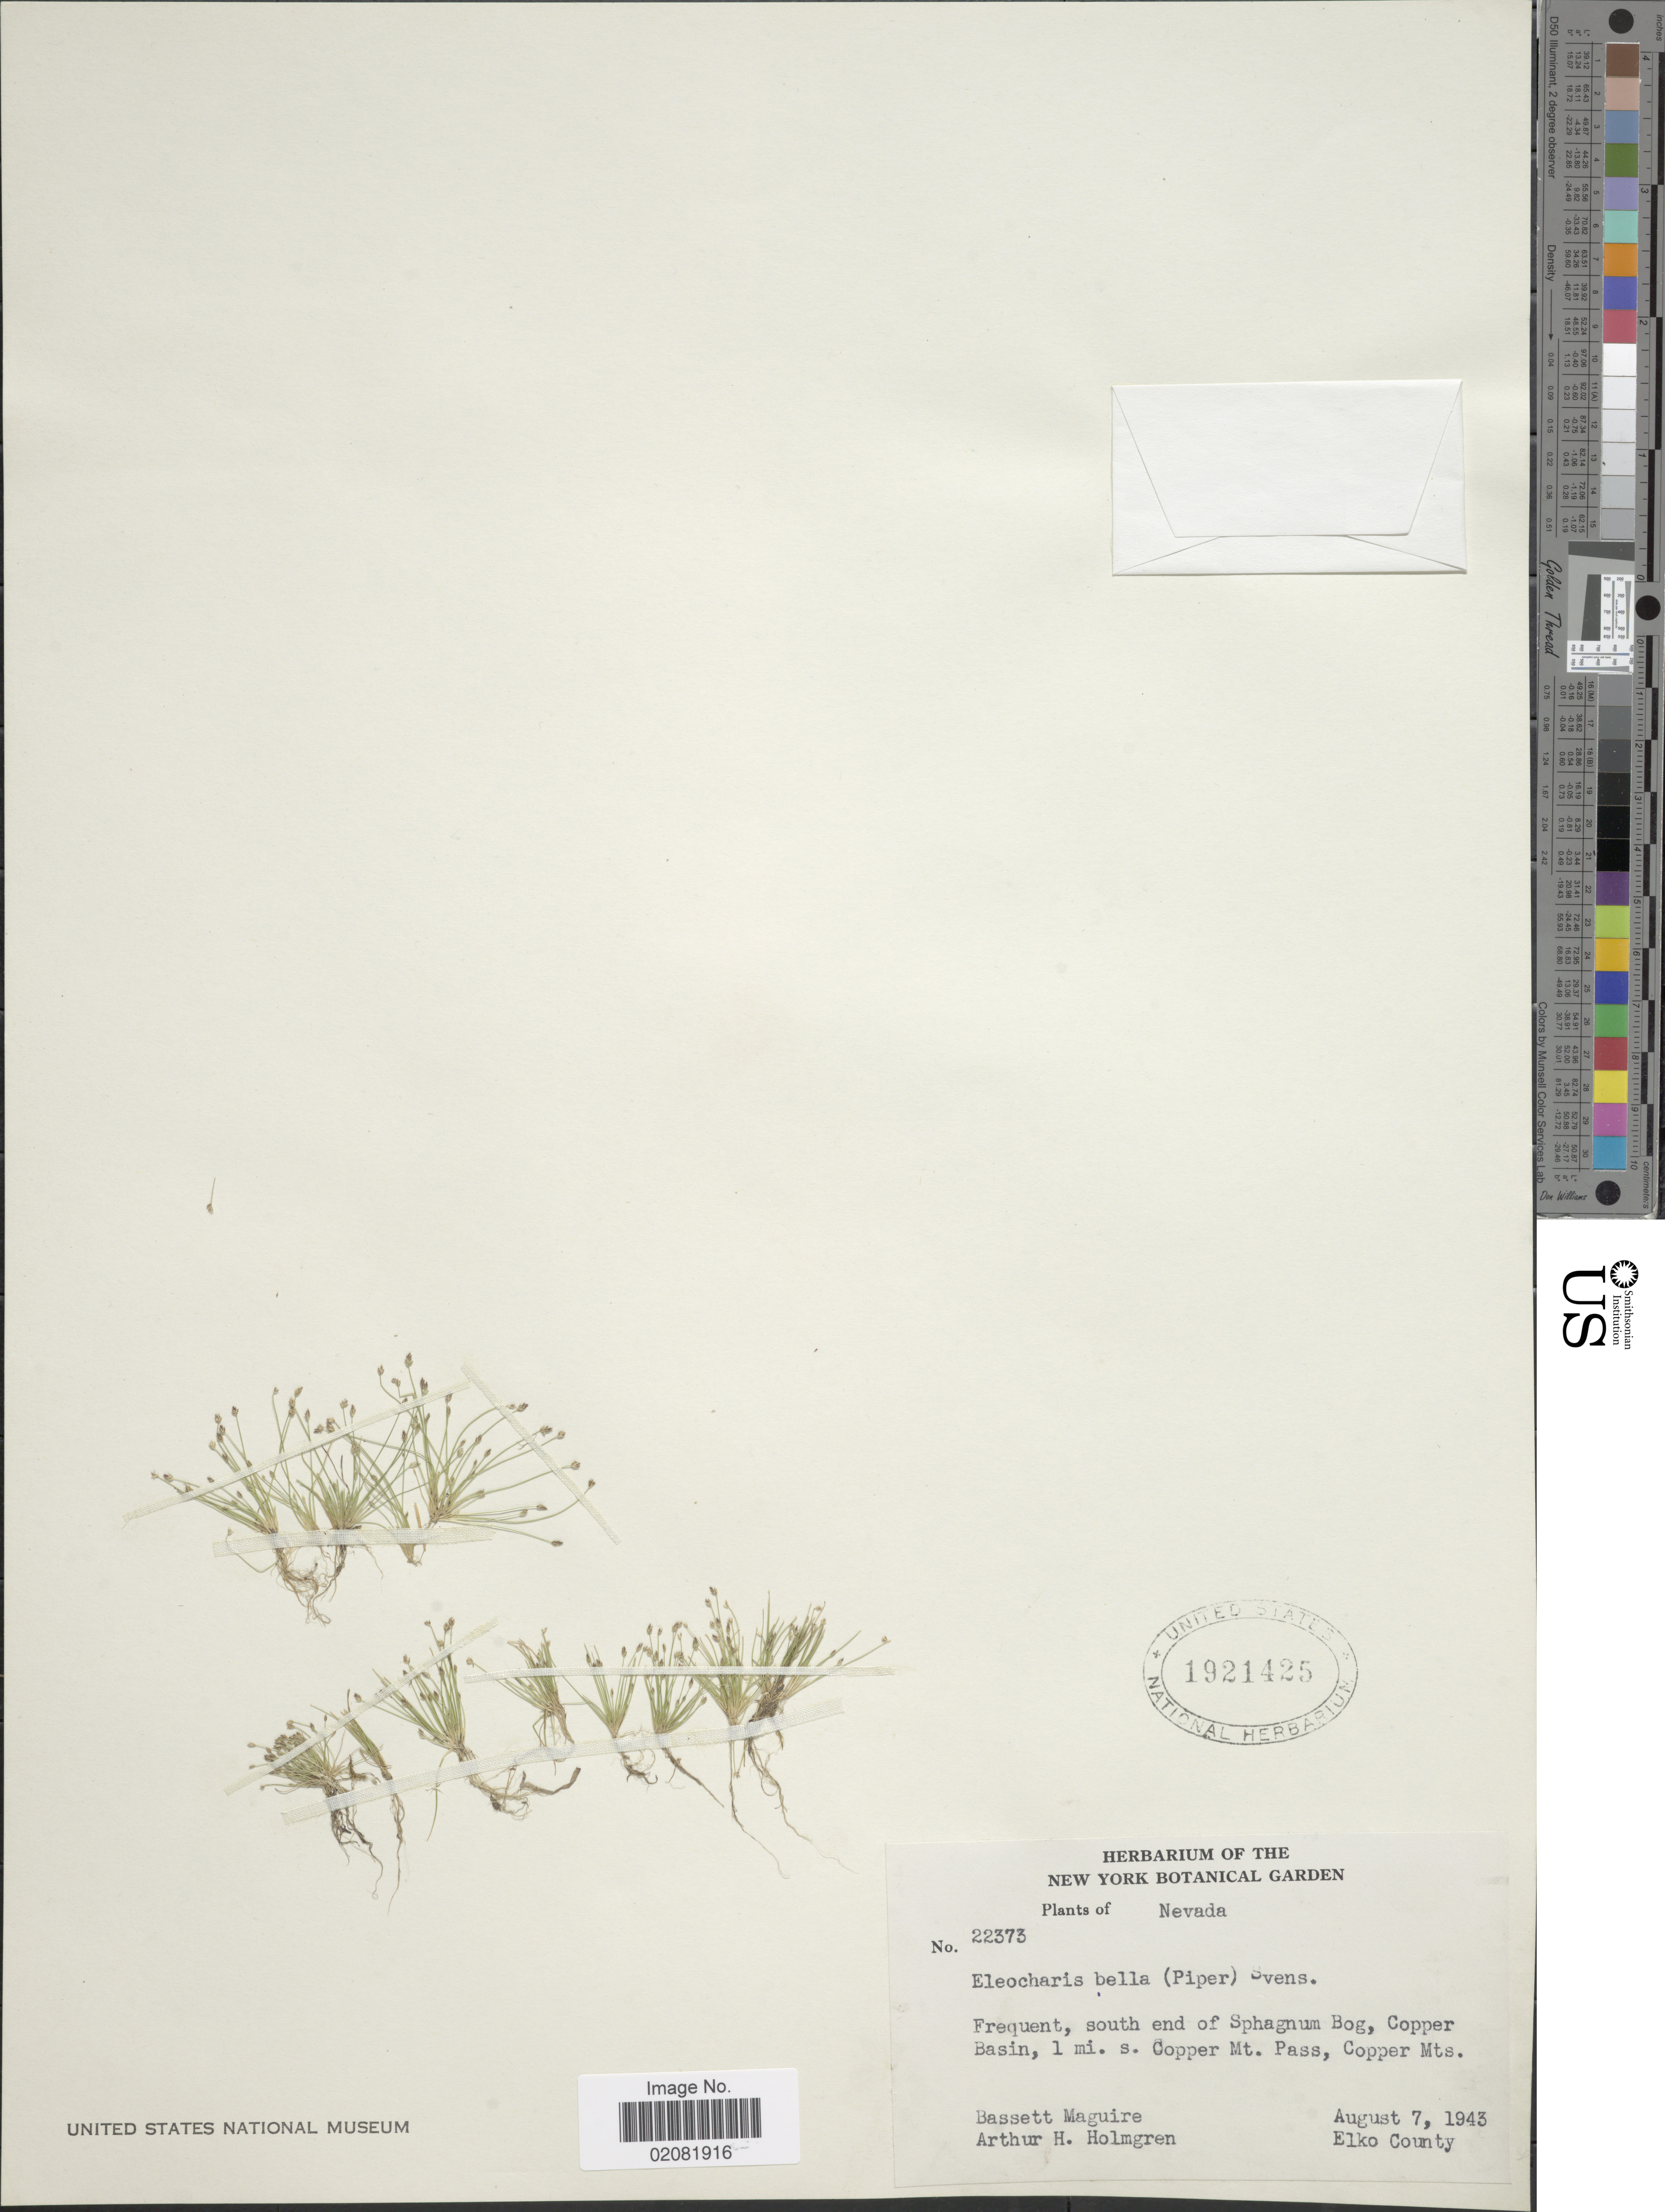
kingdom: Plantae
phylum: Tracheophyta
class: Liliopsida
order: Poales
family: Cyperaceae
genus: Eleocharis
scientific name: Eleocharis bella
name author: (Piper) Svenson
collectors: B. Maguire & A. H. Holmgren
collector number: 22373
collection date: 1943-08-07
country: United States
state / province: Nevada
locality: South end of Sphagnum Bog, Copper Basin, 1 mi. s. of Copper Mt. Pass, Copper Mts. Elko County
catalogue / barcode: US 1921425